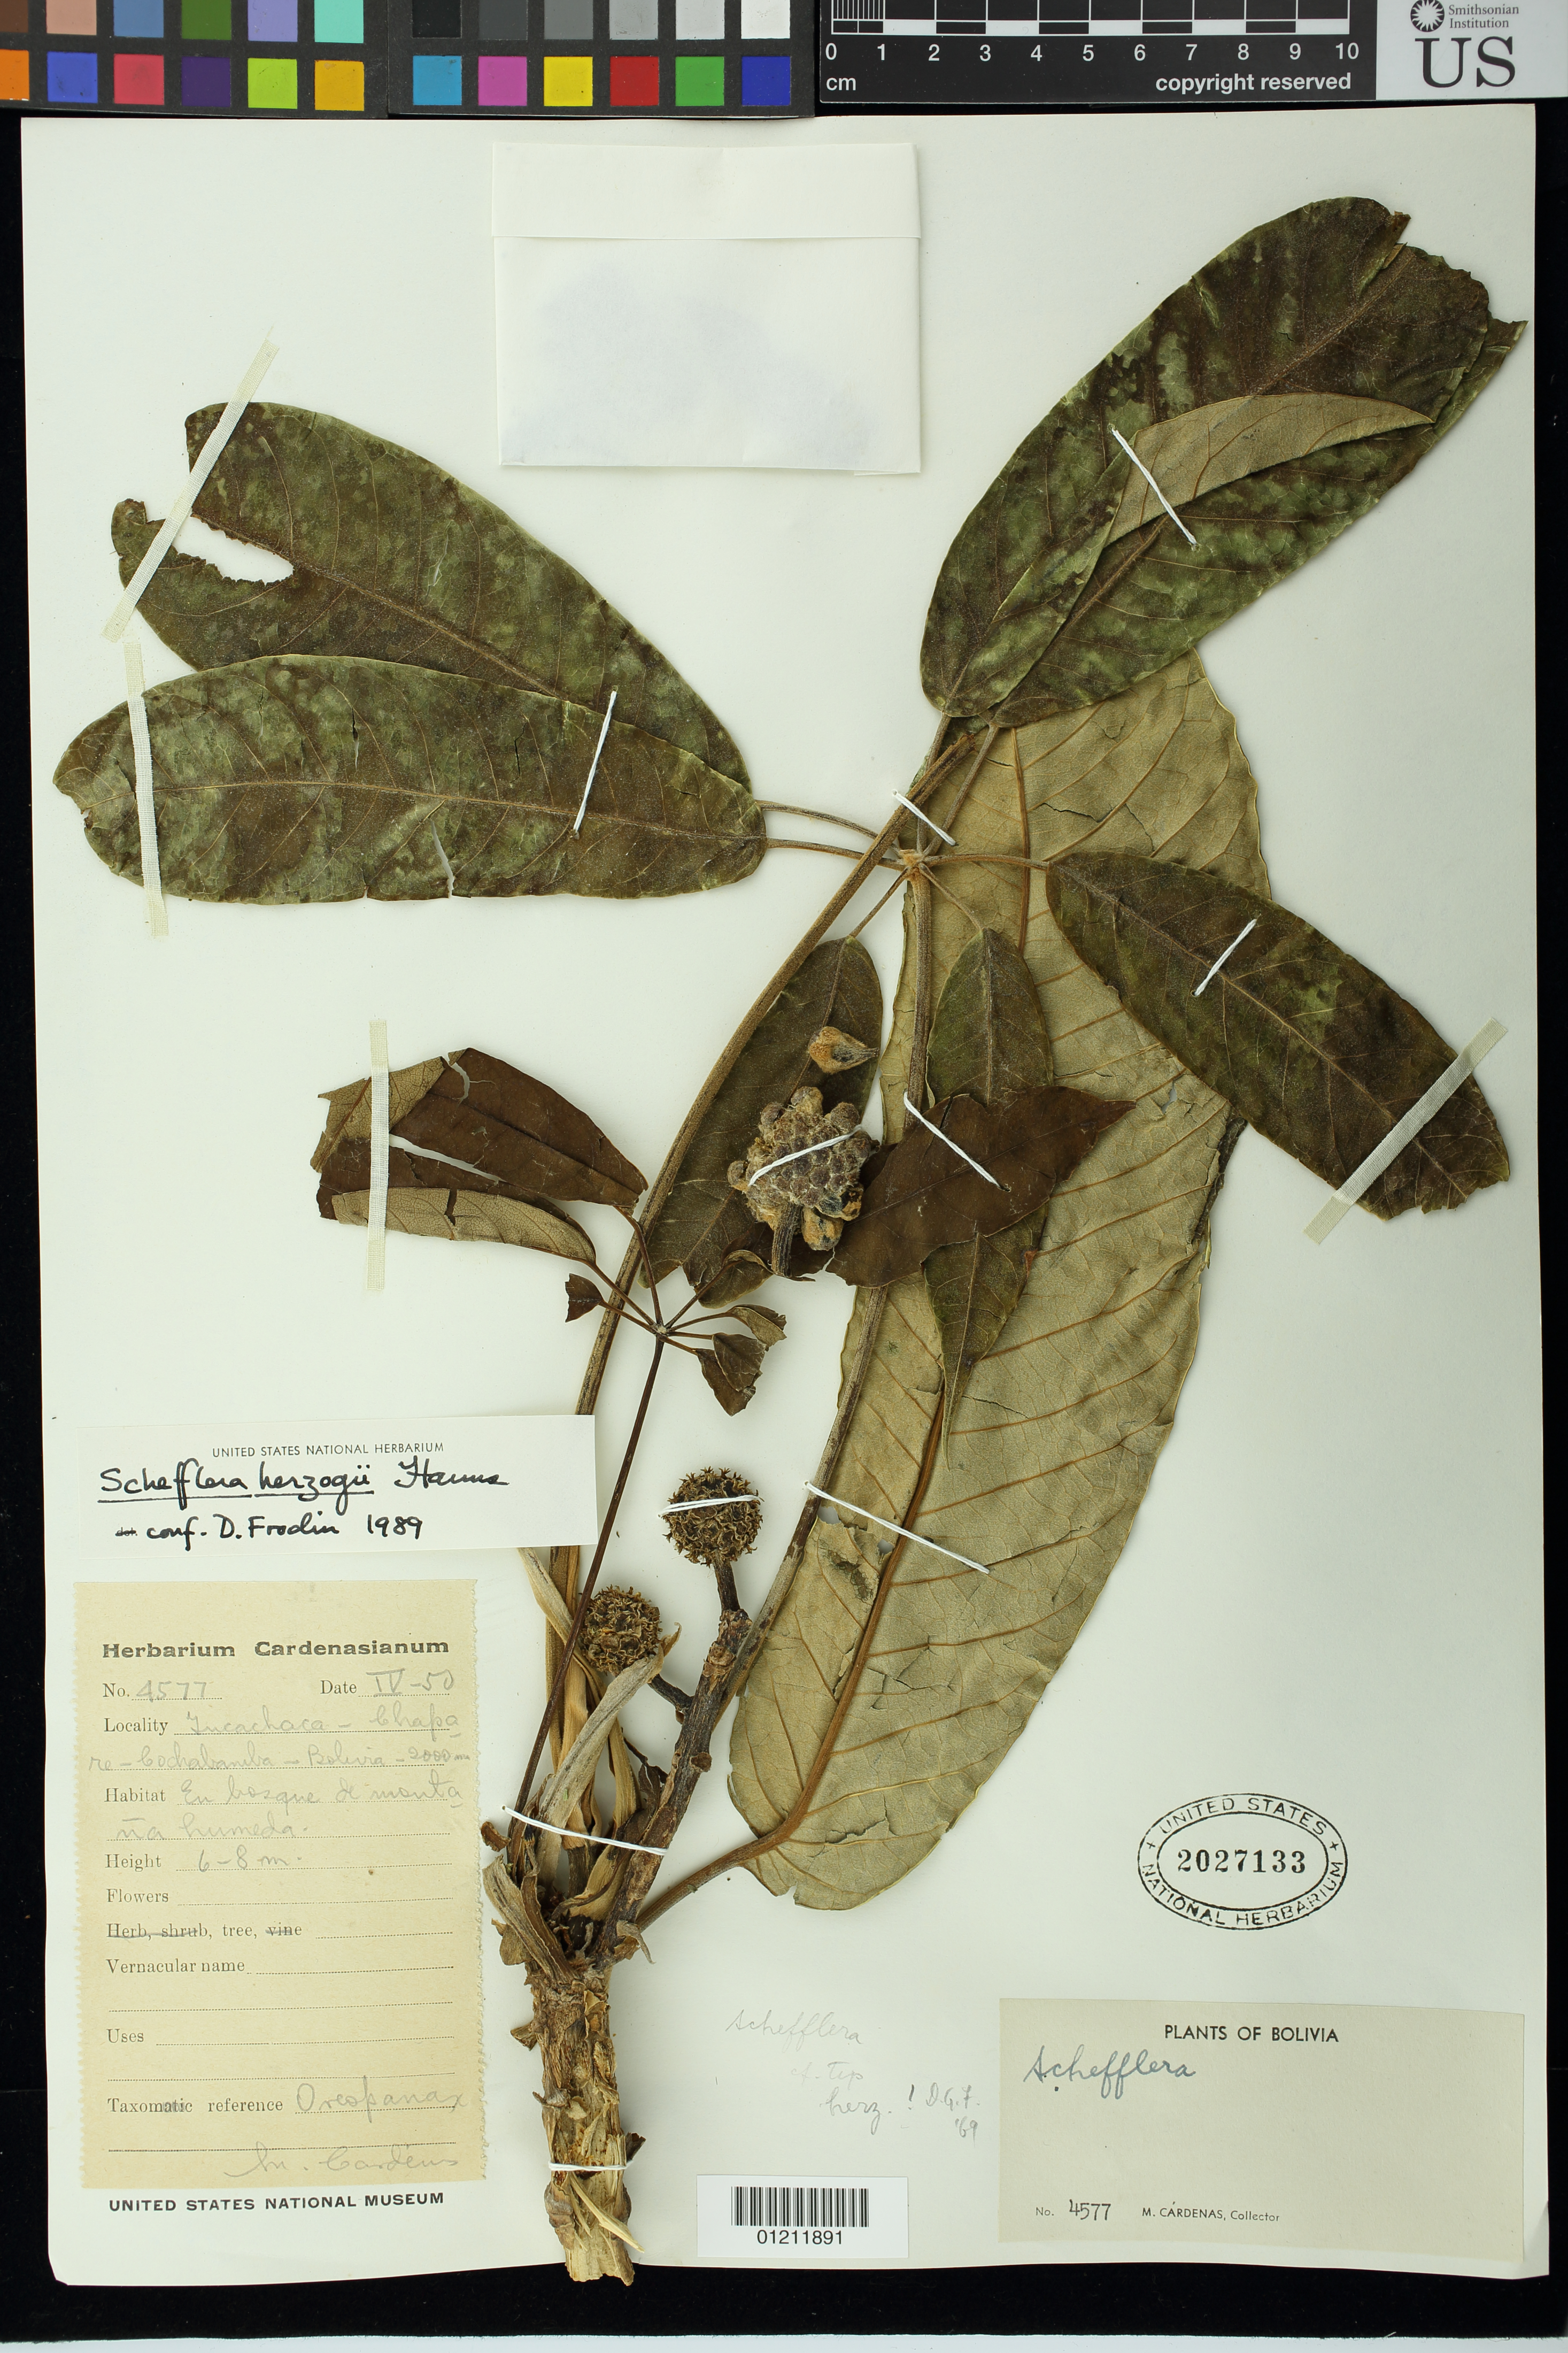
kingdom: Plantae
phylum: Tracheophyta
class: Magnoliopsida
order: Apiales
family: Araliaceae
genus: Schefflera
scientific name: Schefflera herzogii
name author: Harms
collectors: M. Cárdenas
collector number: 4577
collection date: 1950-04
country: Bolivia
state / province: Cochabamba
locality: Tucachaca - Chapare, Cochabamba. En bosque de monta±a humeda.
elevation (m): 2000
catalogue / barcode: US 2027133